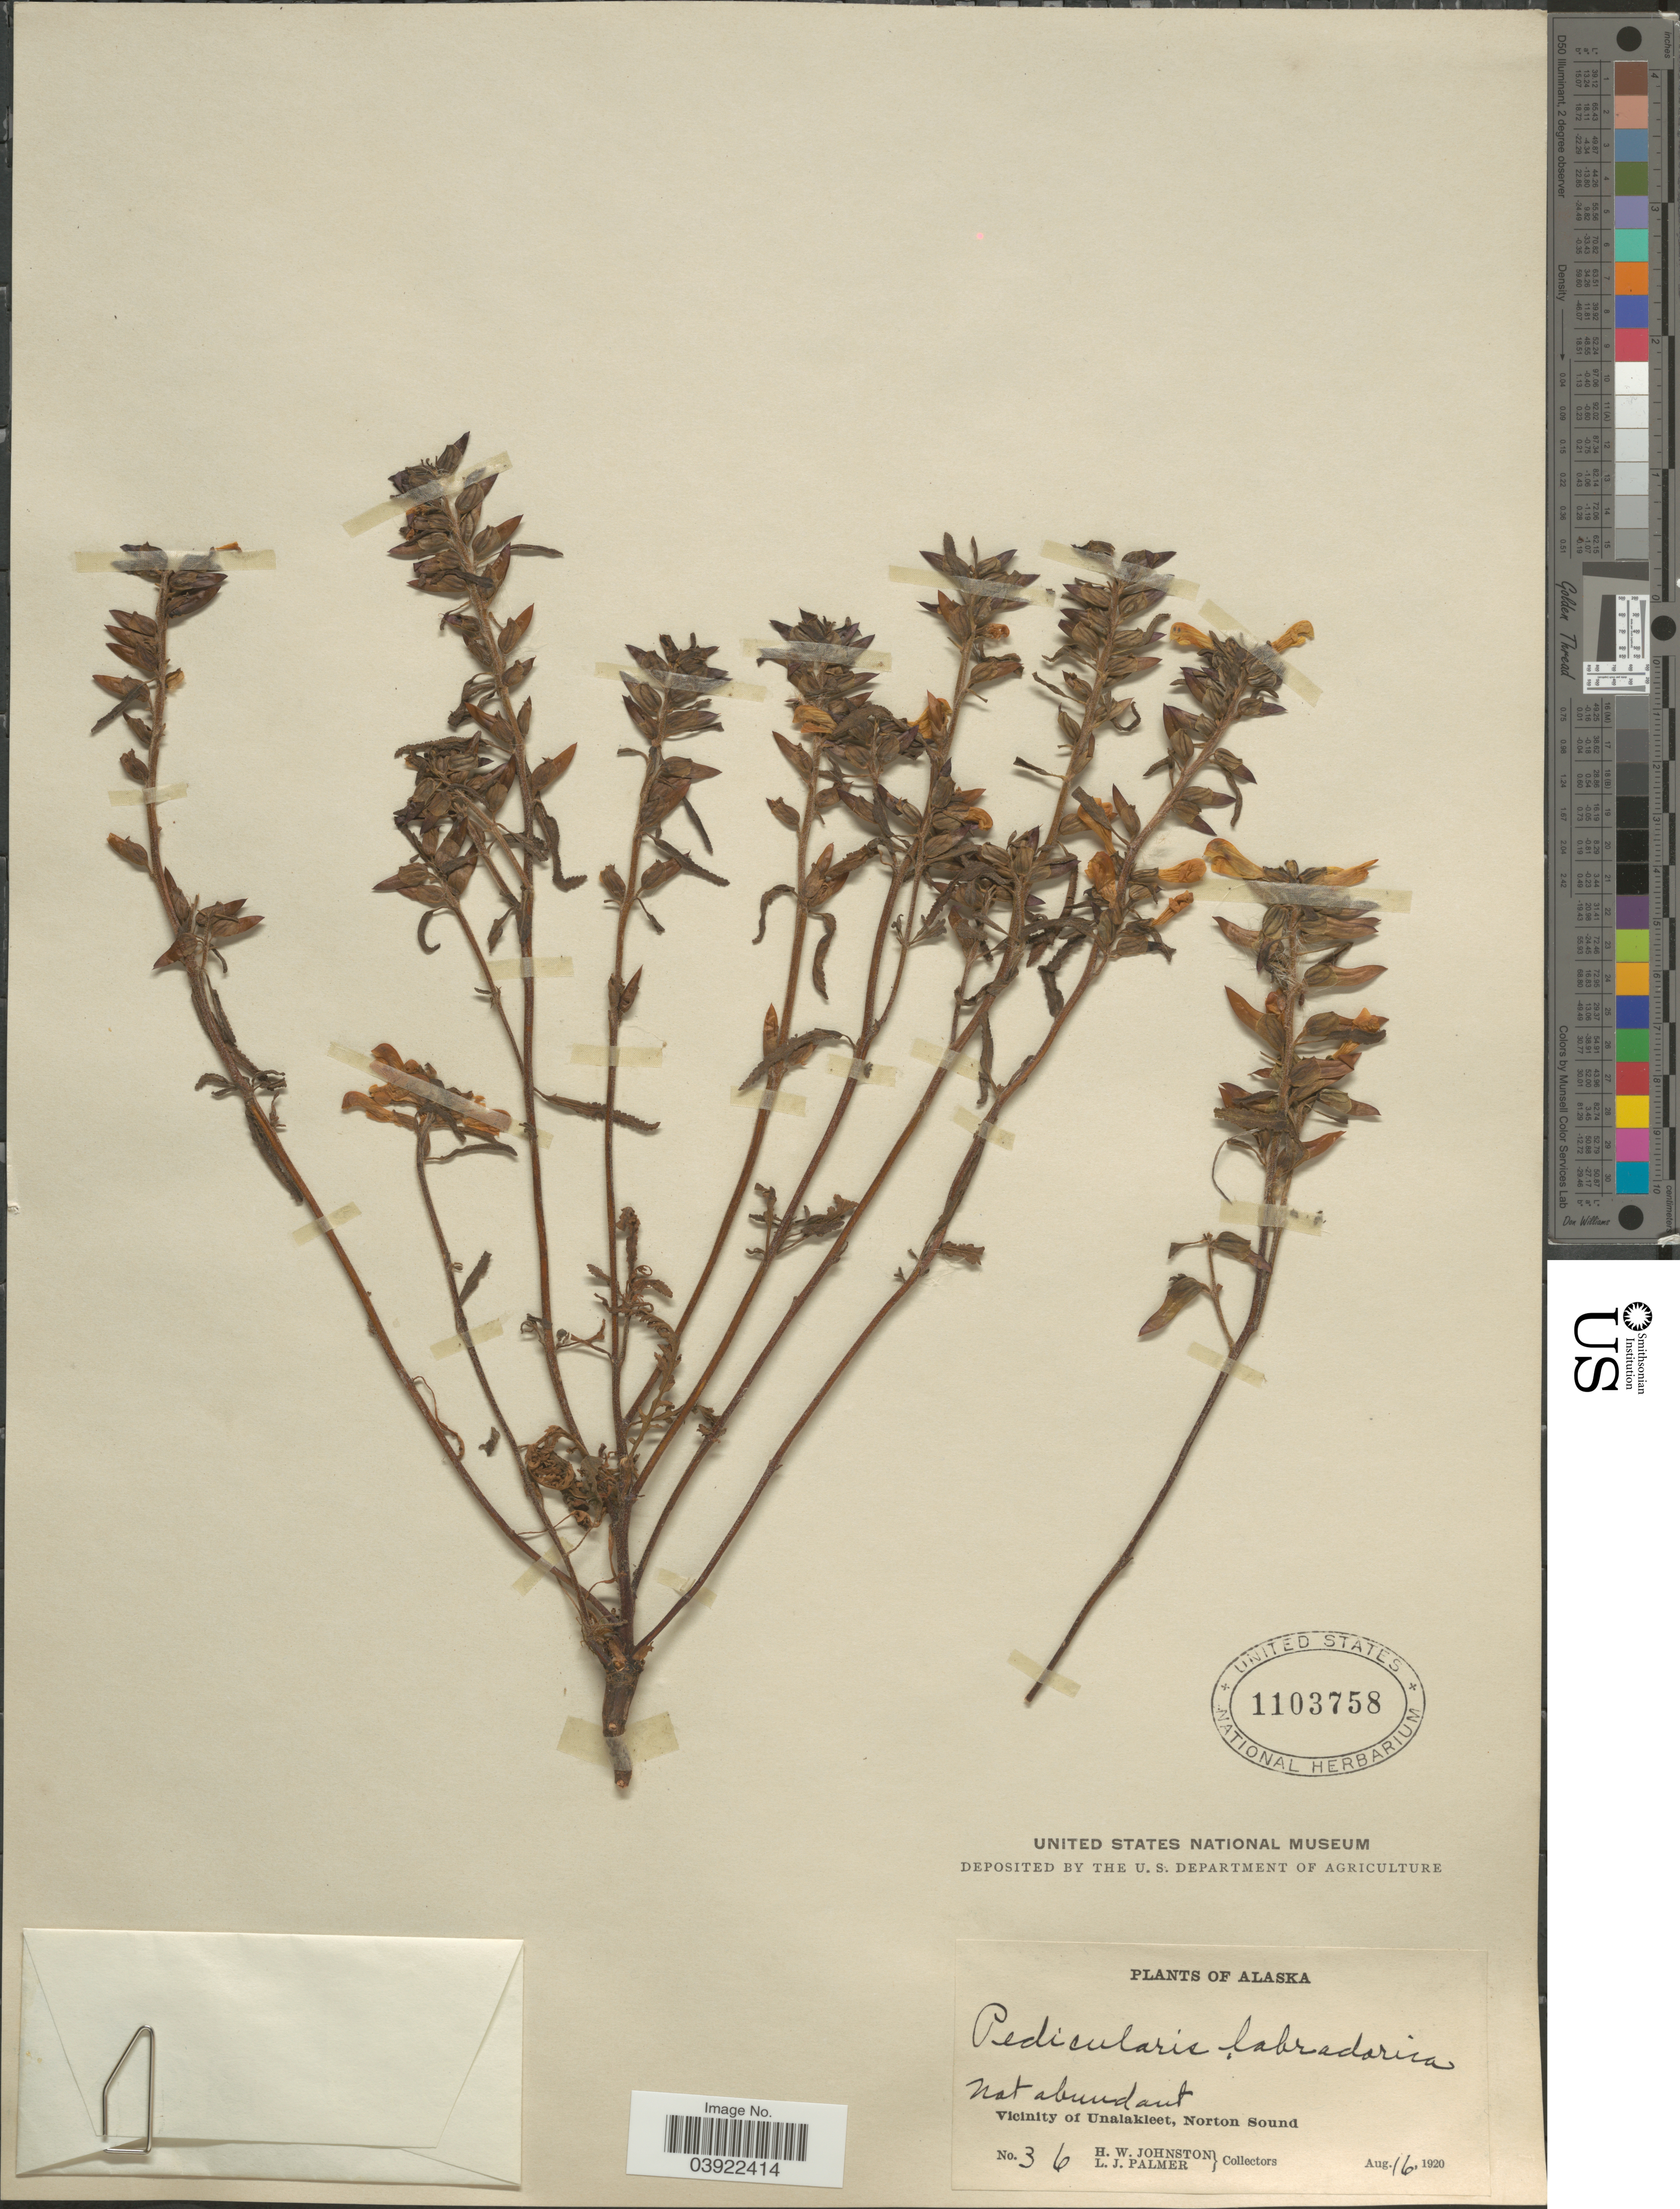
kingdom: Plantae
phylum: Tracheophyta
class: Magnoliopsida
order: Lamiales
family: Orobanchaceae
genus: Pedicularis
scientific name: Pedicularis labradorica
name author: Wirsing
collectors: H. W. Johnston & L. J. Palmer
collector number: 36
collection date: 1920-08-16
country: United States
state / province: Alaska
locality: Vicinity of Unalakleet, Norton Sound.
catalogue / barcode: US 1103758